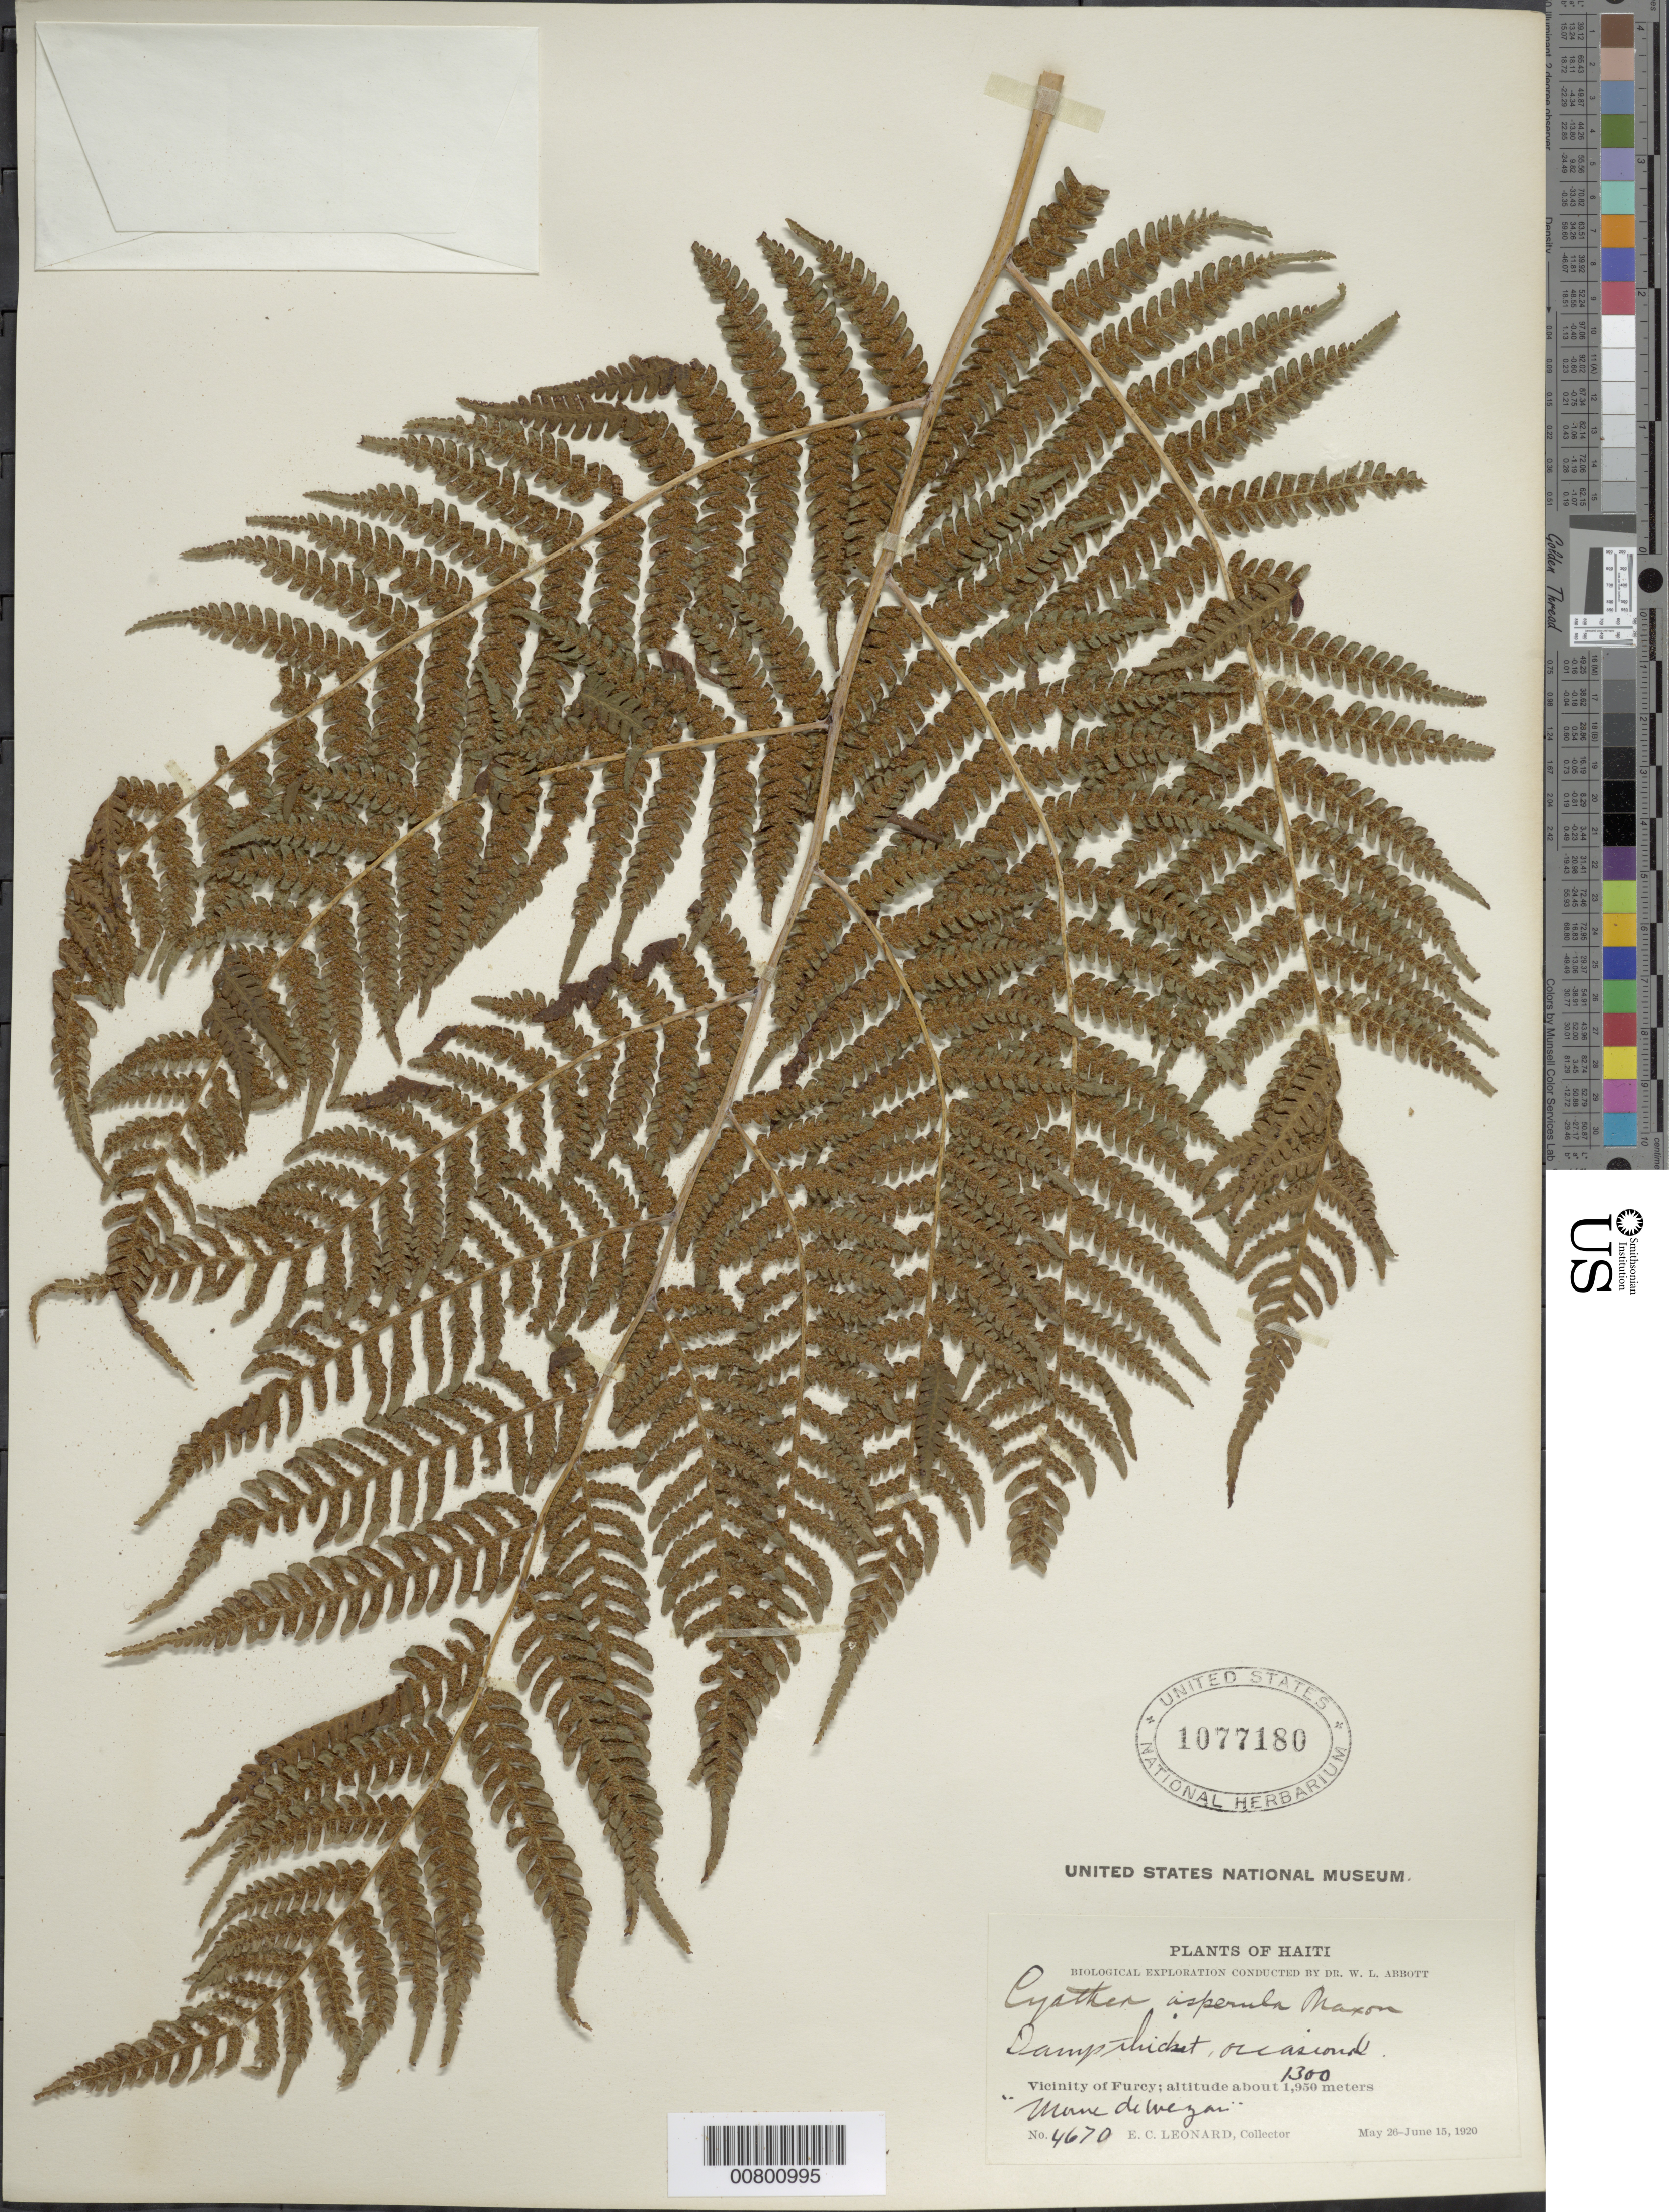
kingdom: Plantae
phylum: Tracheophyta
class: Polypodiopsida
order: Cyatheales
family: Cyatheaceae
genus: Cyathea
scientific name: Cyathea furfuracea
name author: Christ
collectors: E. C. Leonard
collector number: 4670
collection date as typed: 26 May 1920 to 15 Jun 1920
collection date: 1920-05-26/1920-06-15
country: Haiti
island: Hispaniola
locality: Furcy vicinity, Morne de Weyan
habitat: Damp thicket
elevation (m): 1300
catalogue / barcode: US 1077180